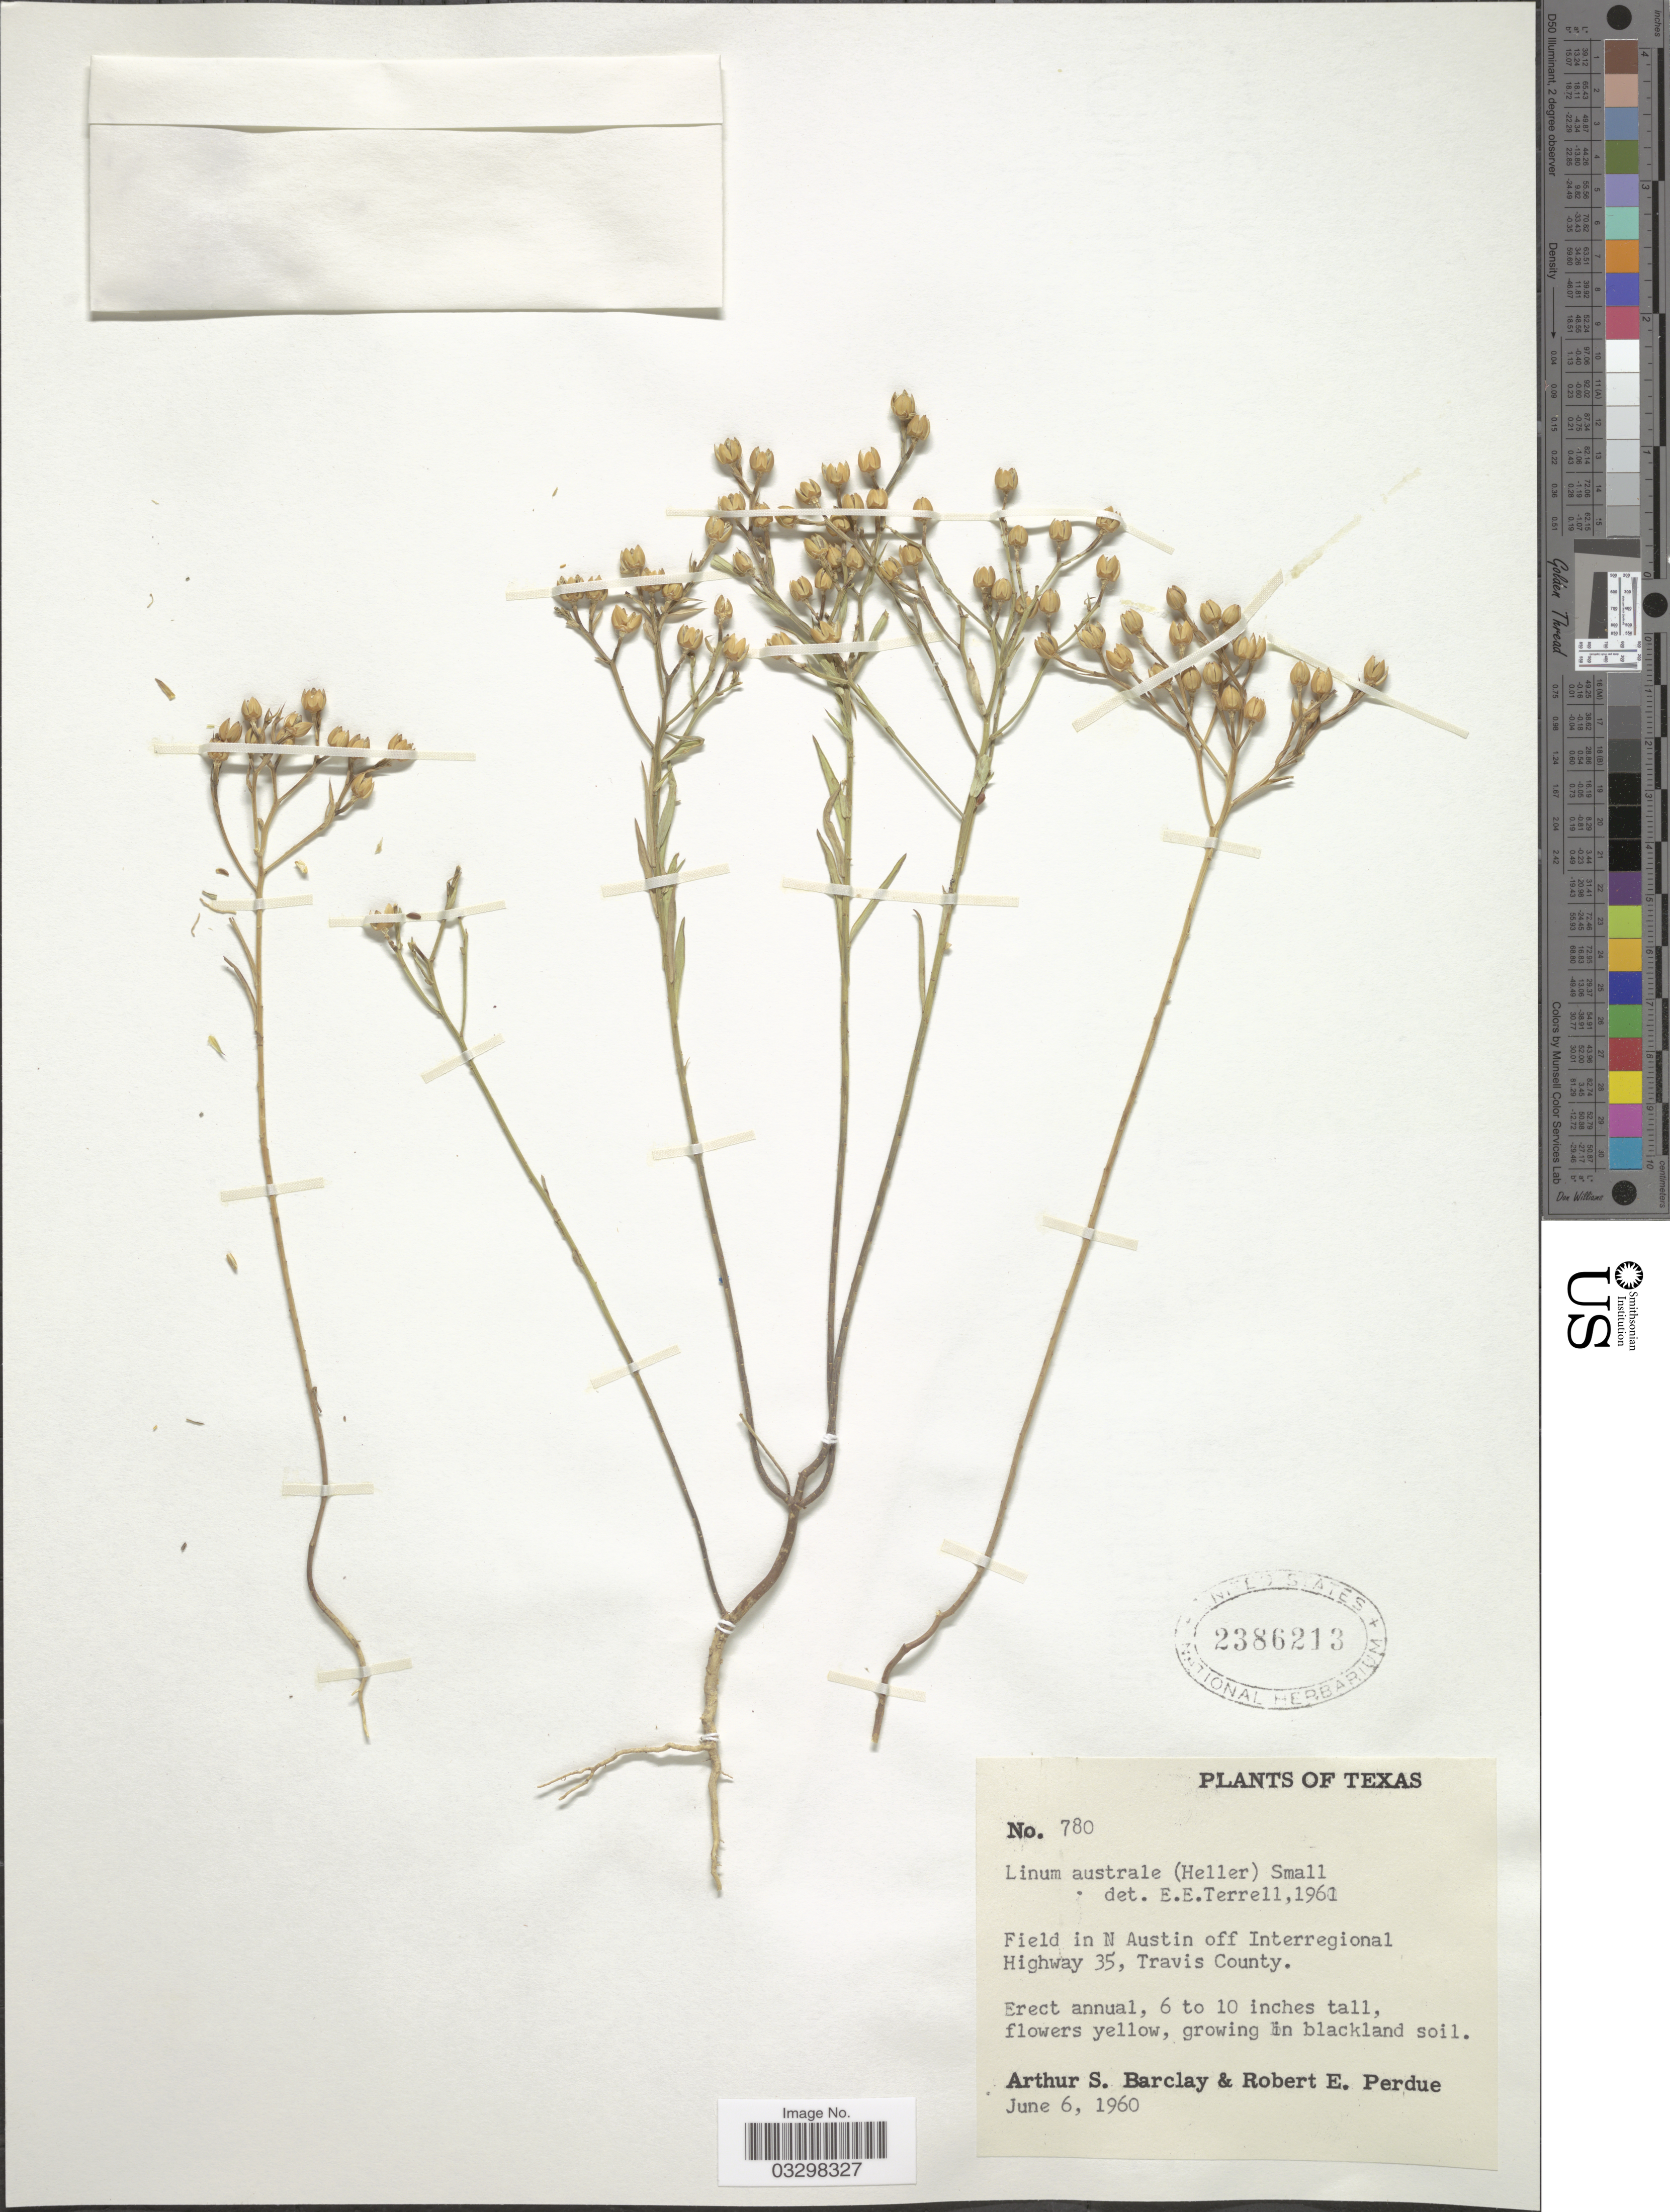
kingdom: Plantae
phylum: Tracheophyta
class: Magnoliopsida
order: Malpighiales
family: Linaceae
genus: Linum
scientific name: Linum australe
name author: A. Heller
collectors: A. S. Barclay & R. E. Perdue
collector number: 780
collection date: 1960-06-06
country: United States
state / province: Texas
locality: Field in N Austin off Interregional Highway 35, Travis County.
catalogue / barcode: US 2386213